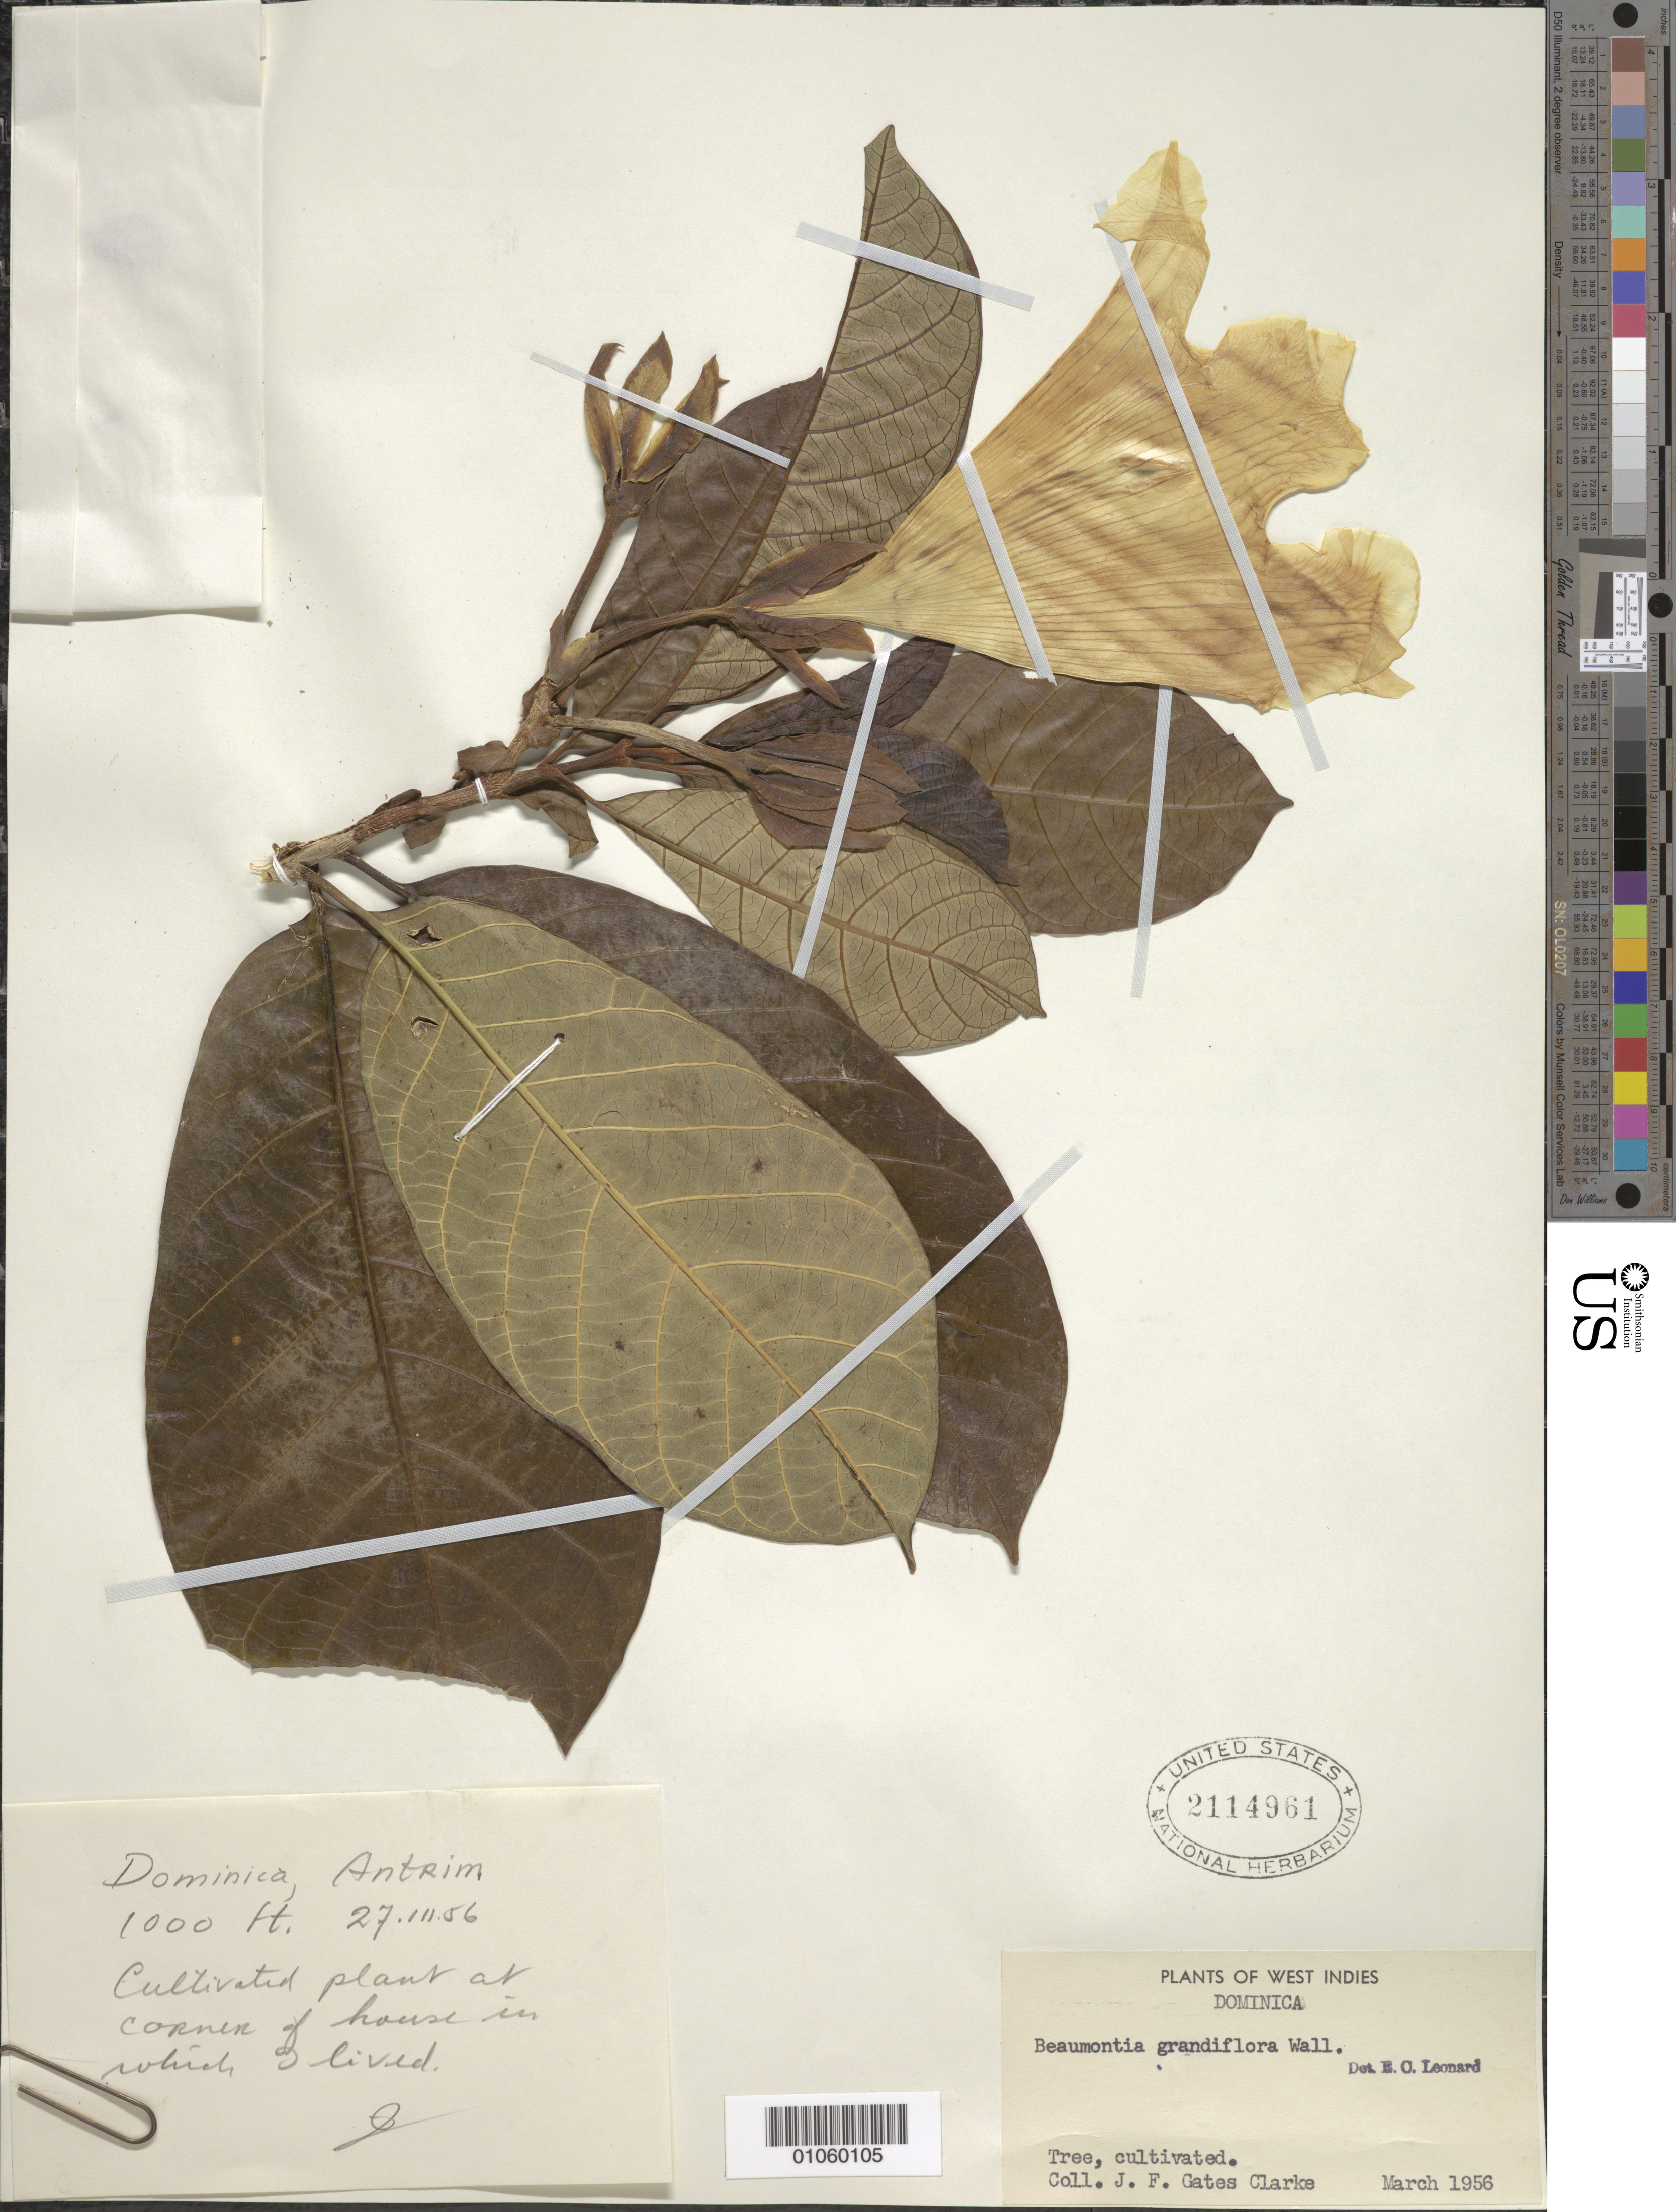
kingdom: Plantae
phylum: Tracheophyta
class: Magnoliopsida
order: Gentianales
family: Apocynaceae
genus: Beaumontia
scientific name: Beaumontia grandiflora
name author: Wall.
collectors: J. F. Gates-Clarke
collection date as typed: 27 Mar 1956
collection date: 1956-03-27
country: Dominica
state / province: St. George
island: Dominica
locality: Antrim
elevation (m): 305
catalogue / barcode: US 2114961